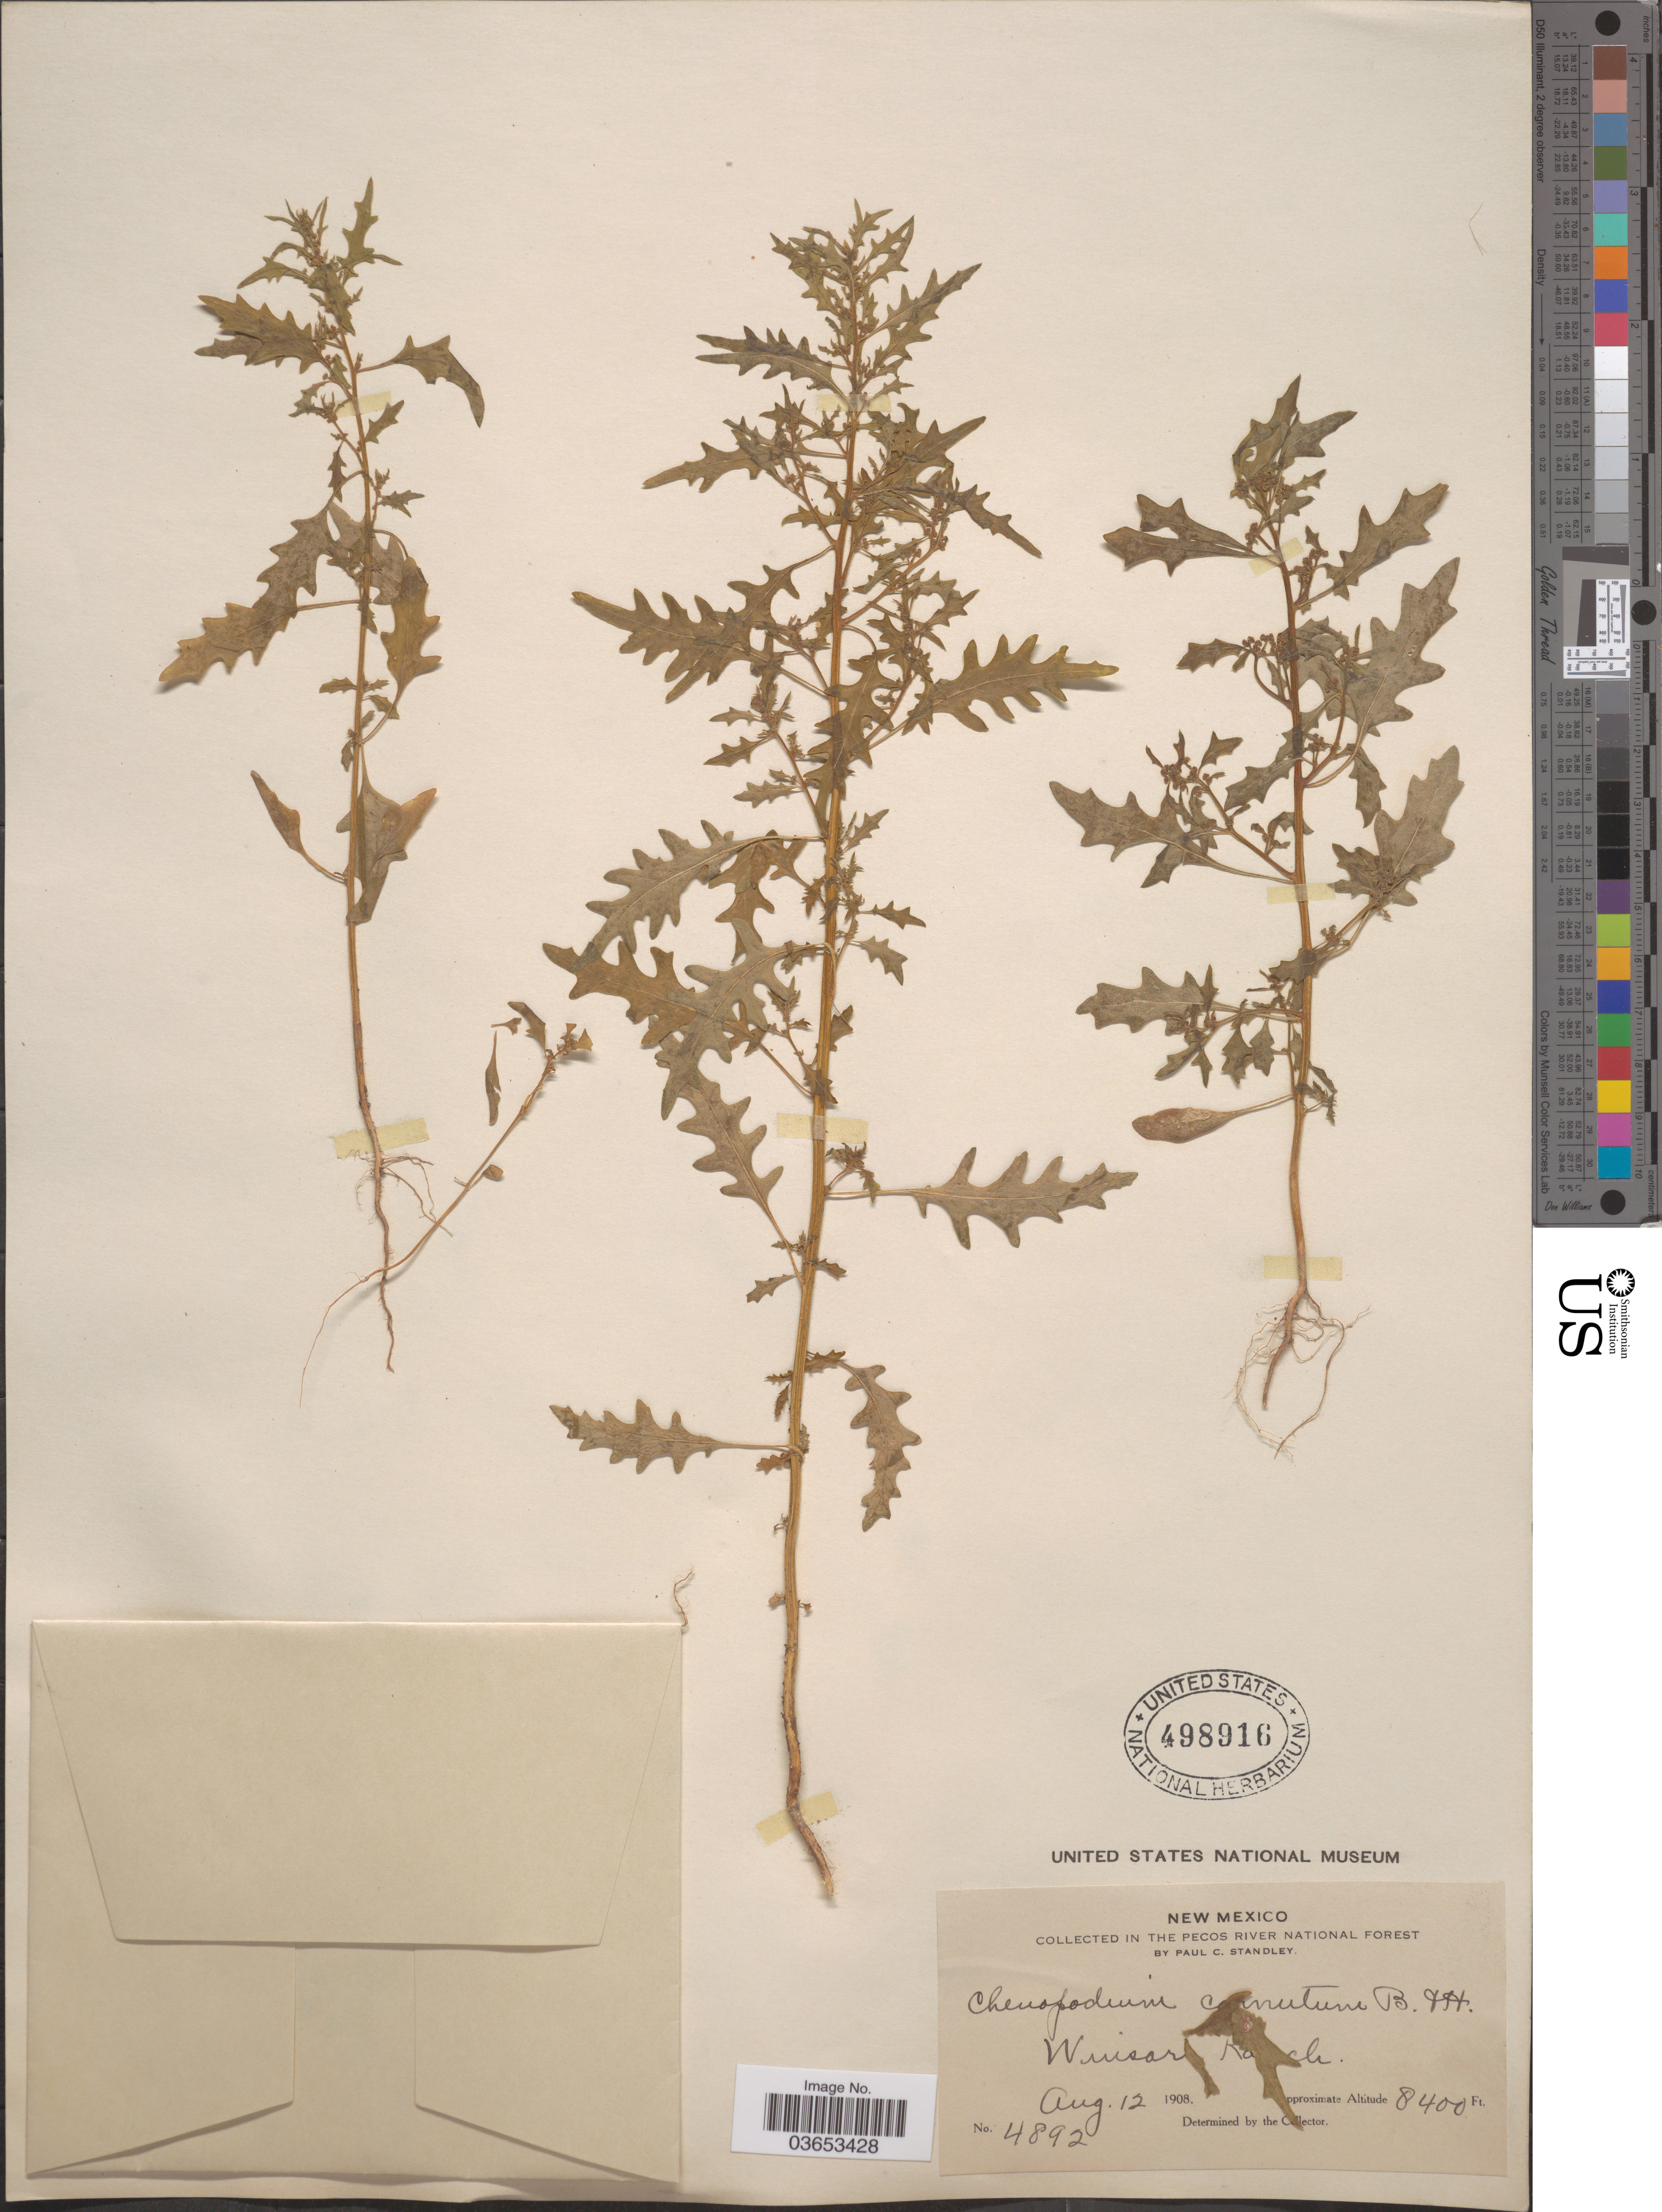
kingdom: Plantae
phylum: Tracheophyta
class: Magnoliopsida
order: Caryophyllales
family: Amaranthaceae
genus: Chenopodium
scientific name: Chenopodium incisum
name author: Poir.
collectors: P. C. Standley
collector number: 4892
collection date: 1908-08-12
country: United States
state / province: New Mexico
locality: The Pecos River National Forest. Winsar Ranch.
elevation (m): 2560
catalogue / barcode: US 498916